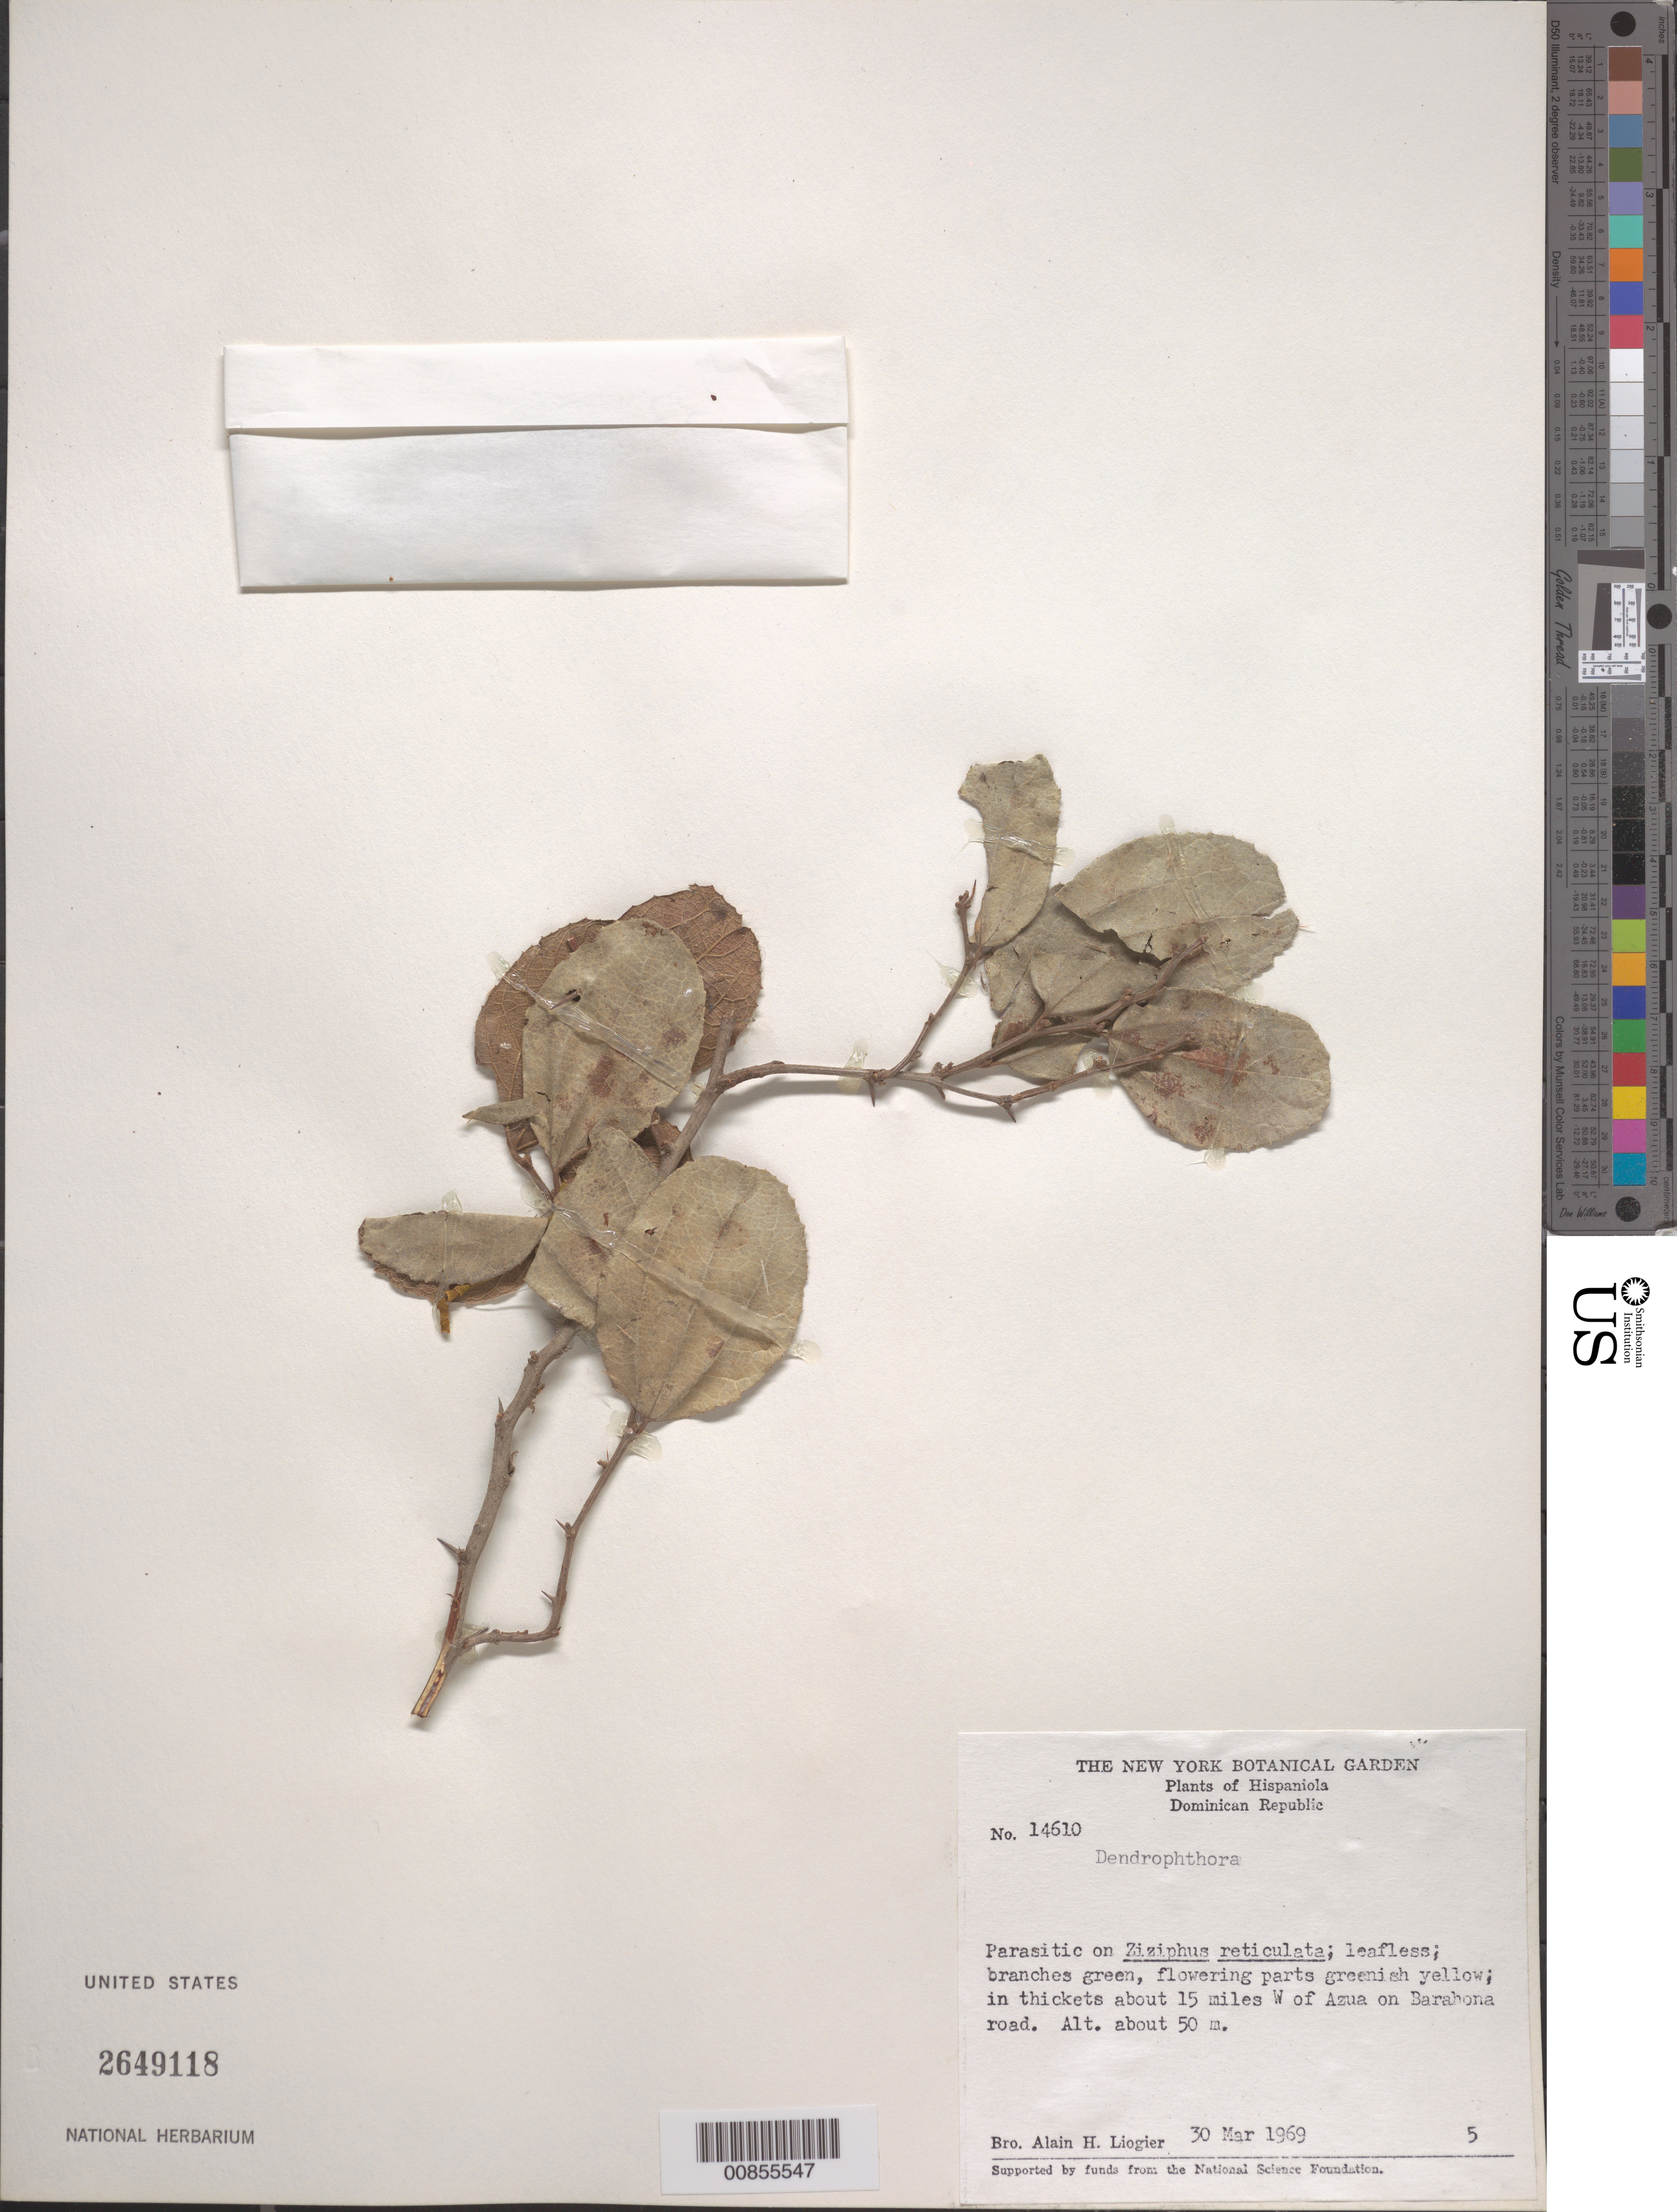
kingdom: Plantae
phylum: Tracheophyta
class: Magnoliopsida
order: Santalales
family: Viscaceae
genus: Dendrophthora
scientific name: Dendrophthora sp.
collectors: A. H. Liogier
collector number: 14610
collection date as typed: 30 Mar 1969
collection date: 1969-03-30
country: Dominican Republic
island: Hispaniola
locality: Thickets about 15 miles W of Azua on Barahona road.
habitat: On Ziziphus reticulata. In thicket.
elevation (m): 50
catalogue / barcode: US 2649118